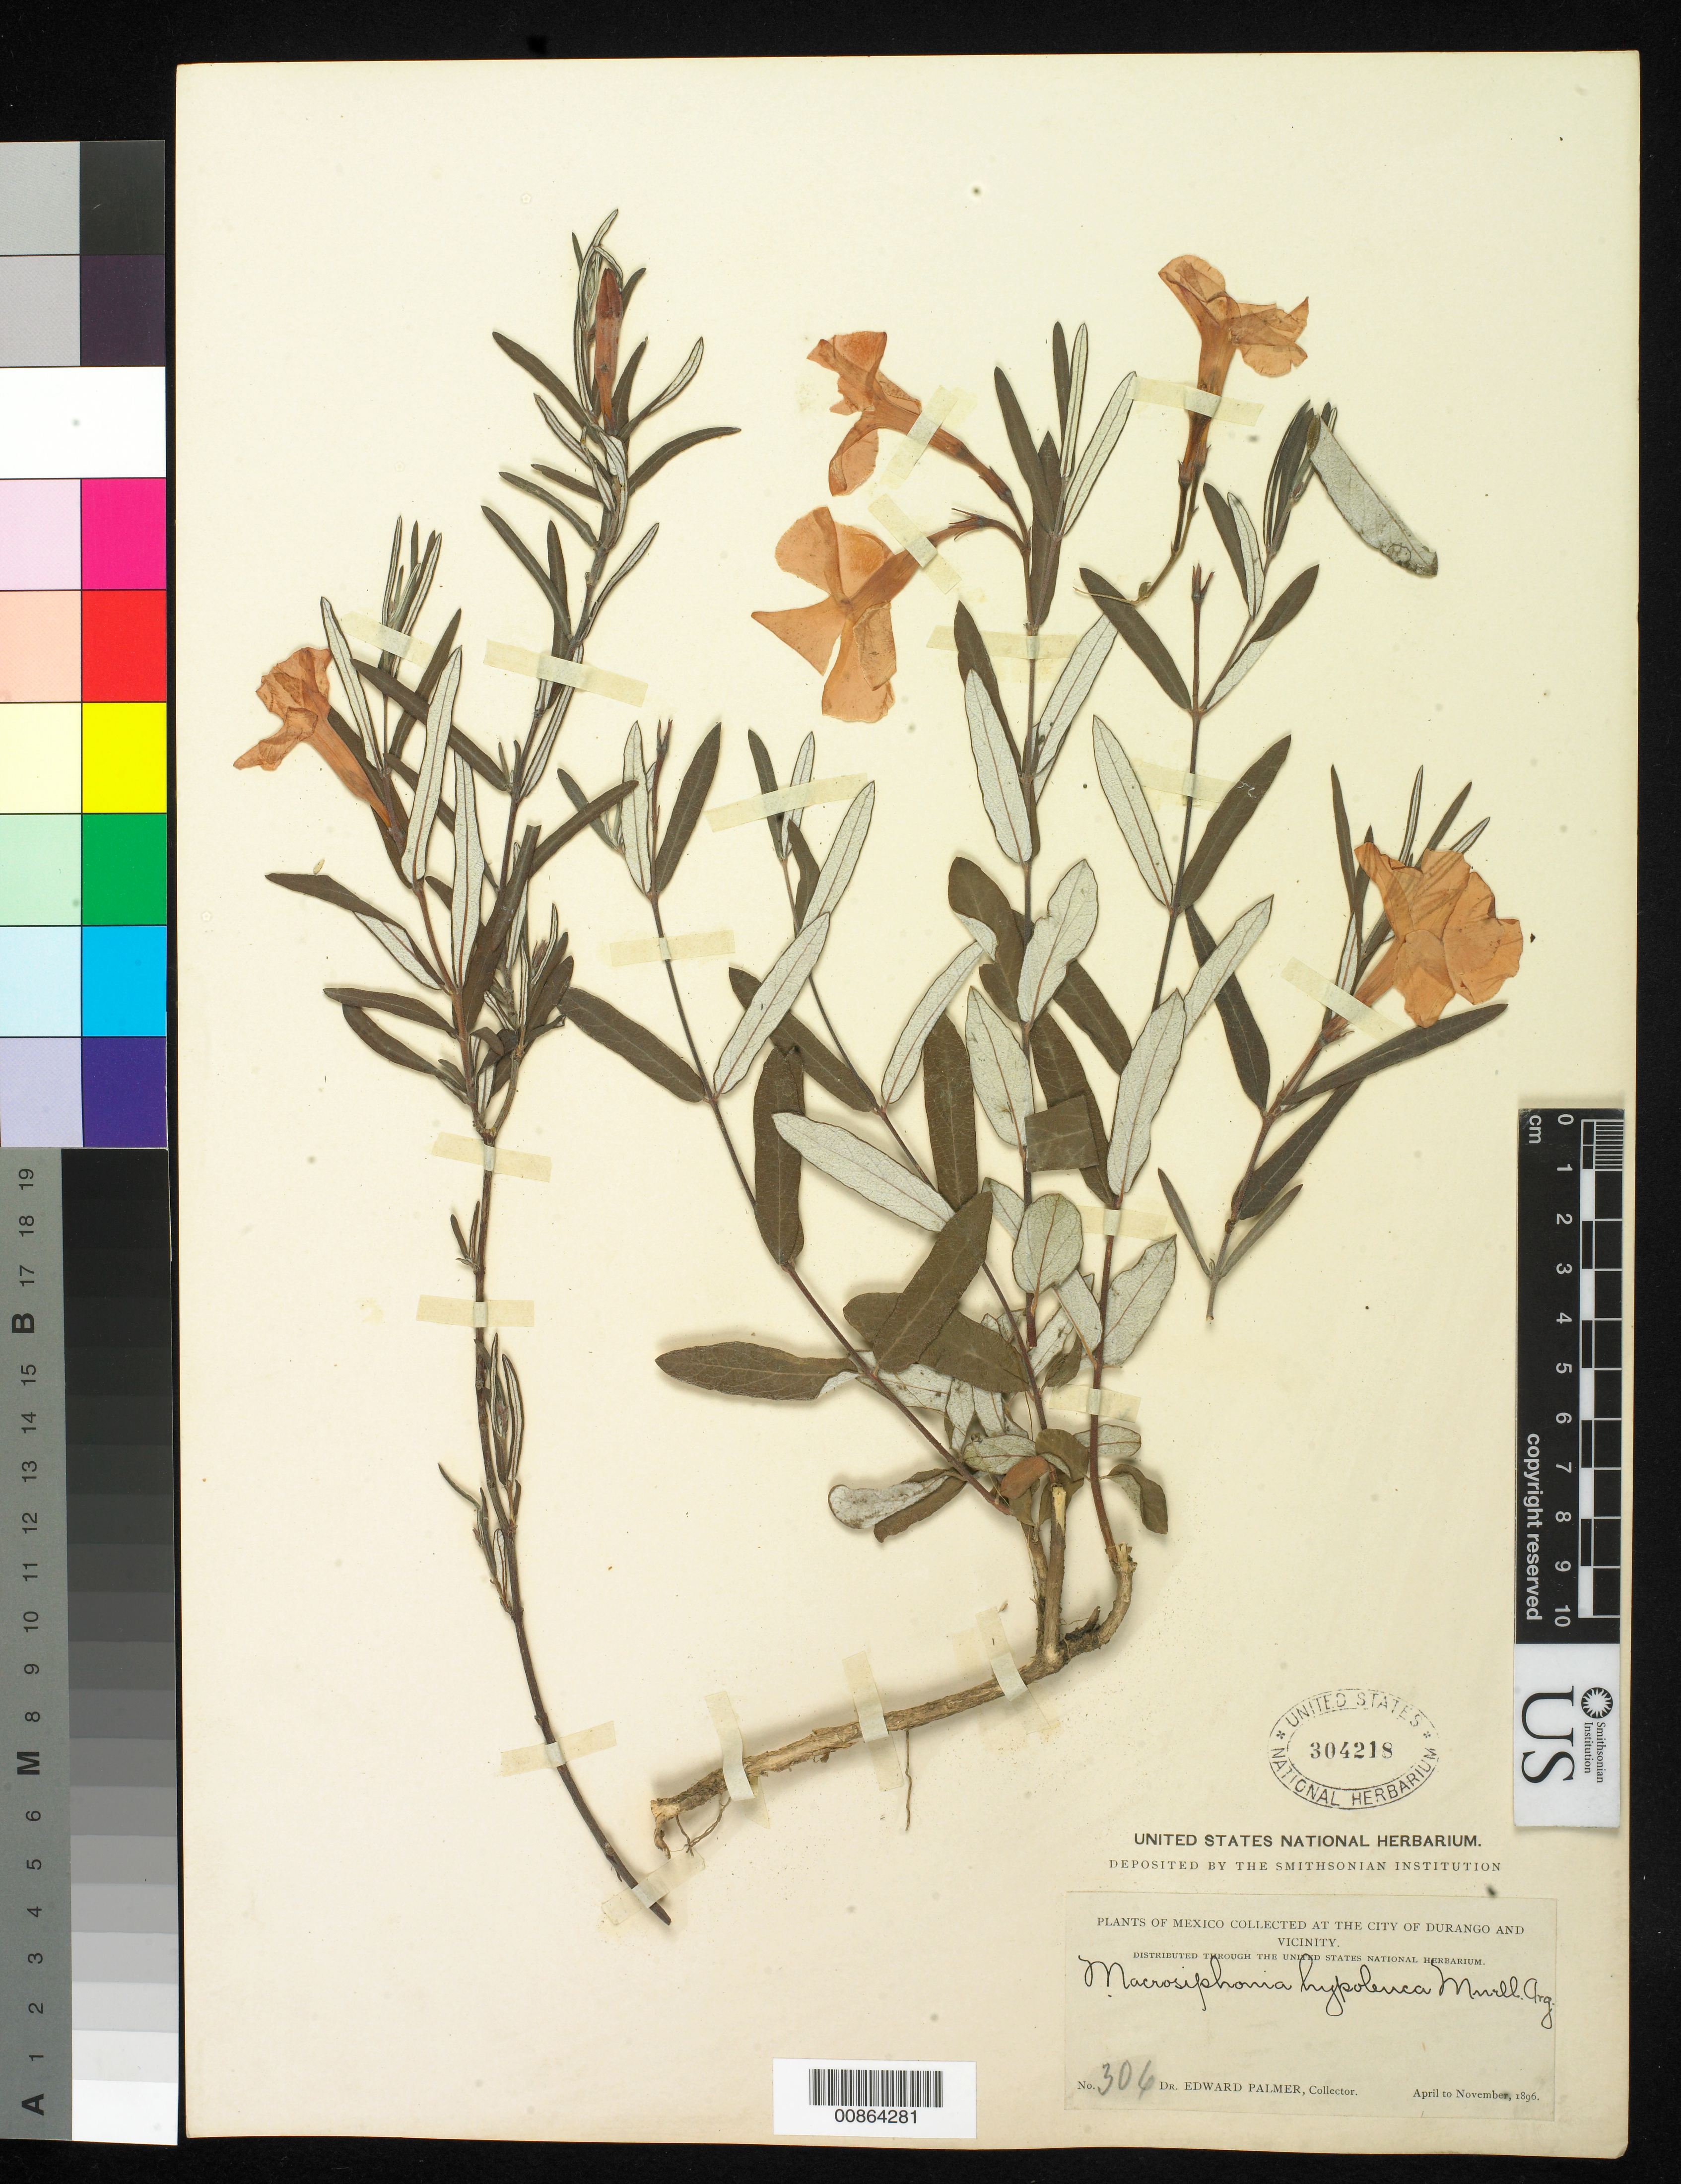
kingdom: Plantae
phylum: Tracheophyta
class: Magnoliopsida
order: Gentianales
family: Apocynaceae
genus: Macrosiphonia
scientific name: Macrosiphonia hypoleuca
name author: (Benth.) Müll. Arg.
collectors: E. Palmer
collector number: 306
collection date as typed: Apr 1896 to -- Nov 1896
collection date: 1896-04/1896-11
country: Mexico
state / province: Durango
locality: City of Durango and vicinity.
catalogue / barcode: US 304218